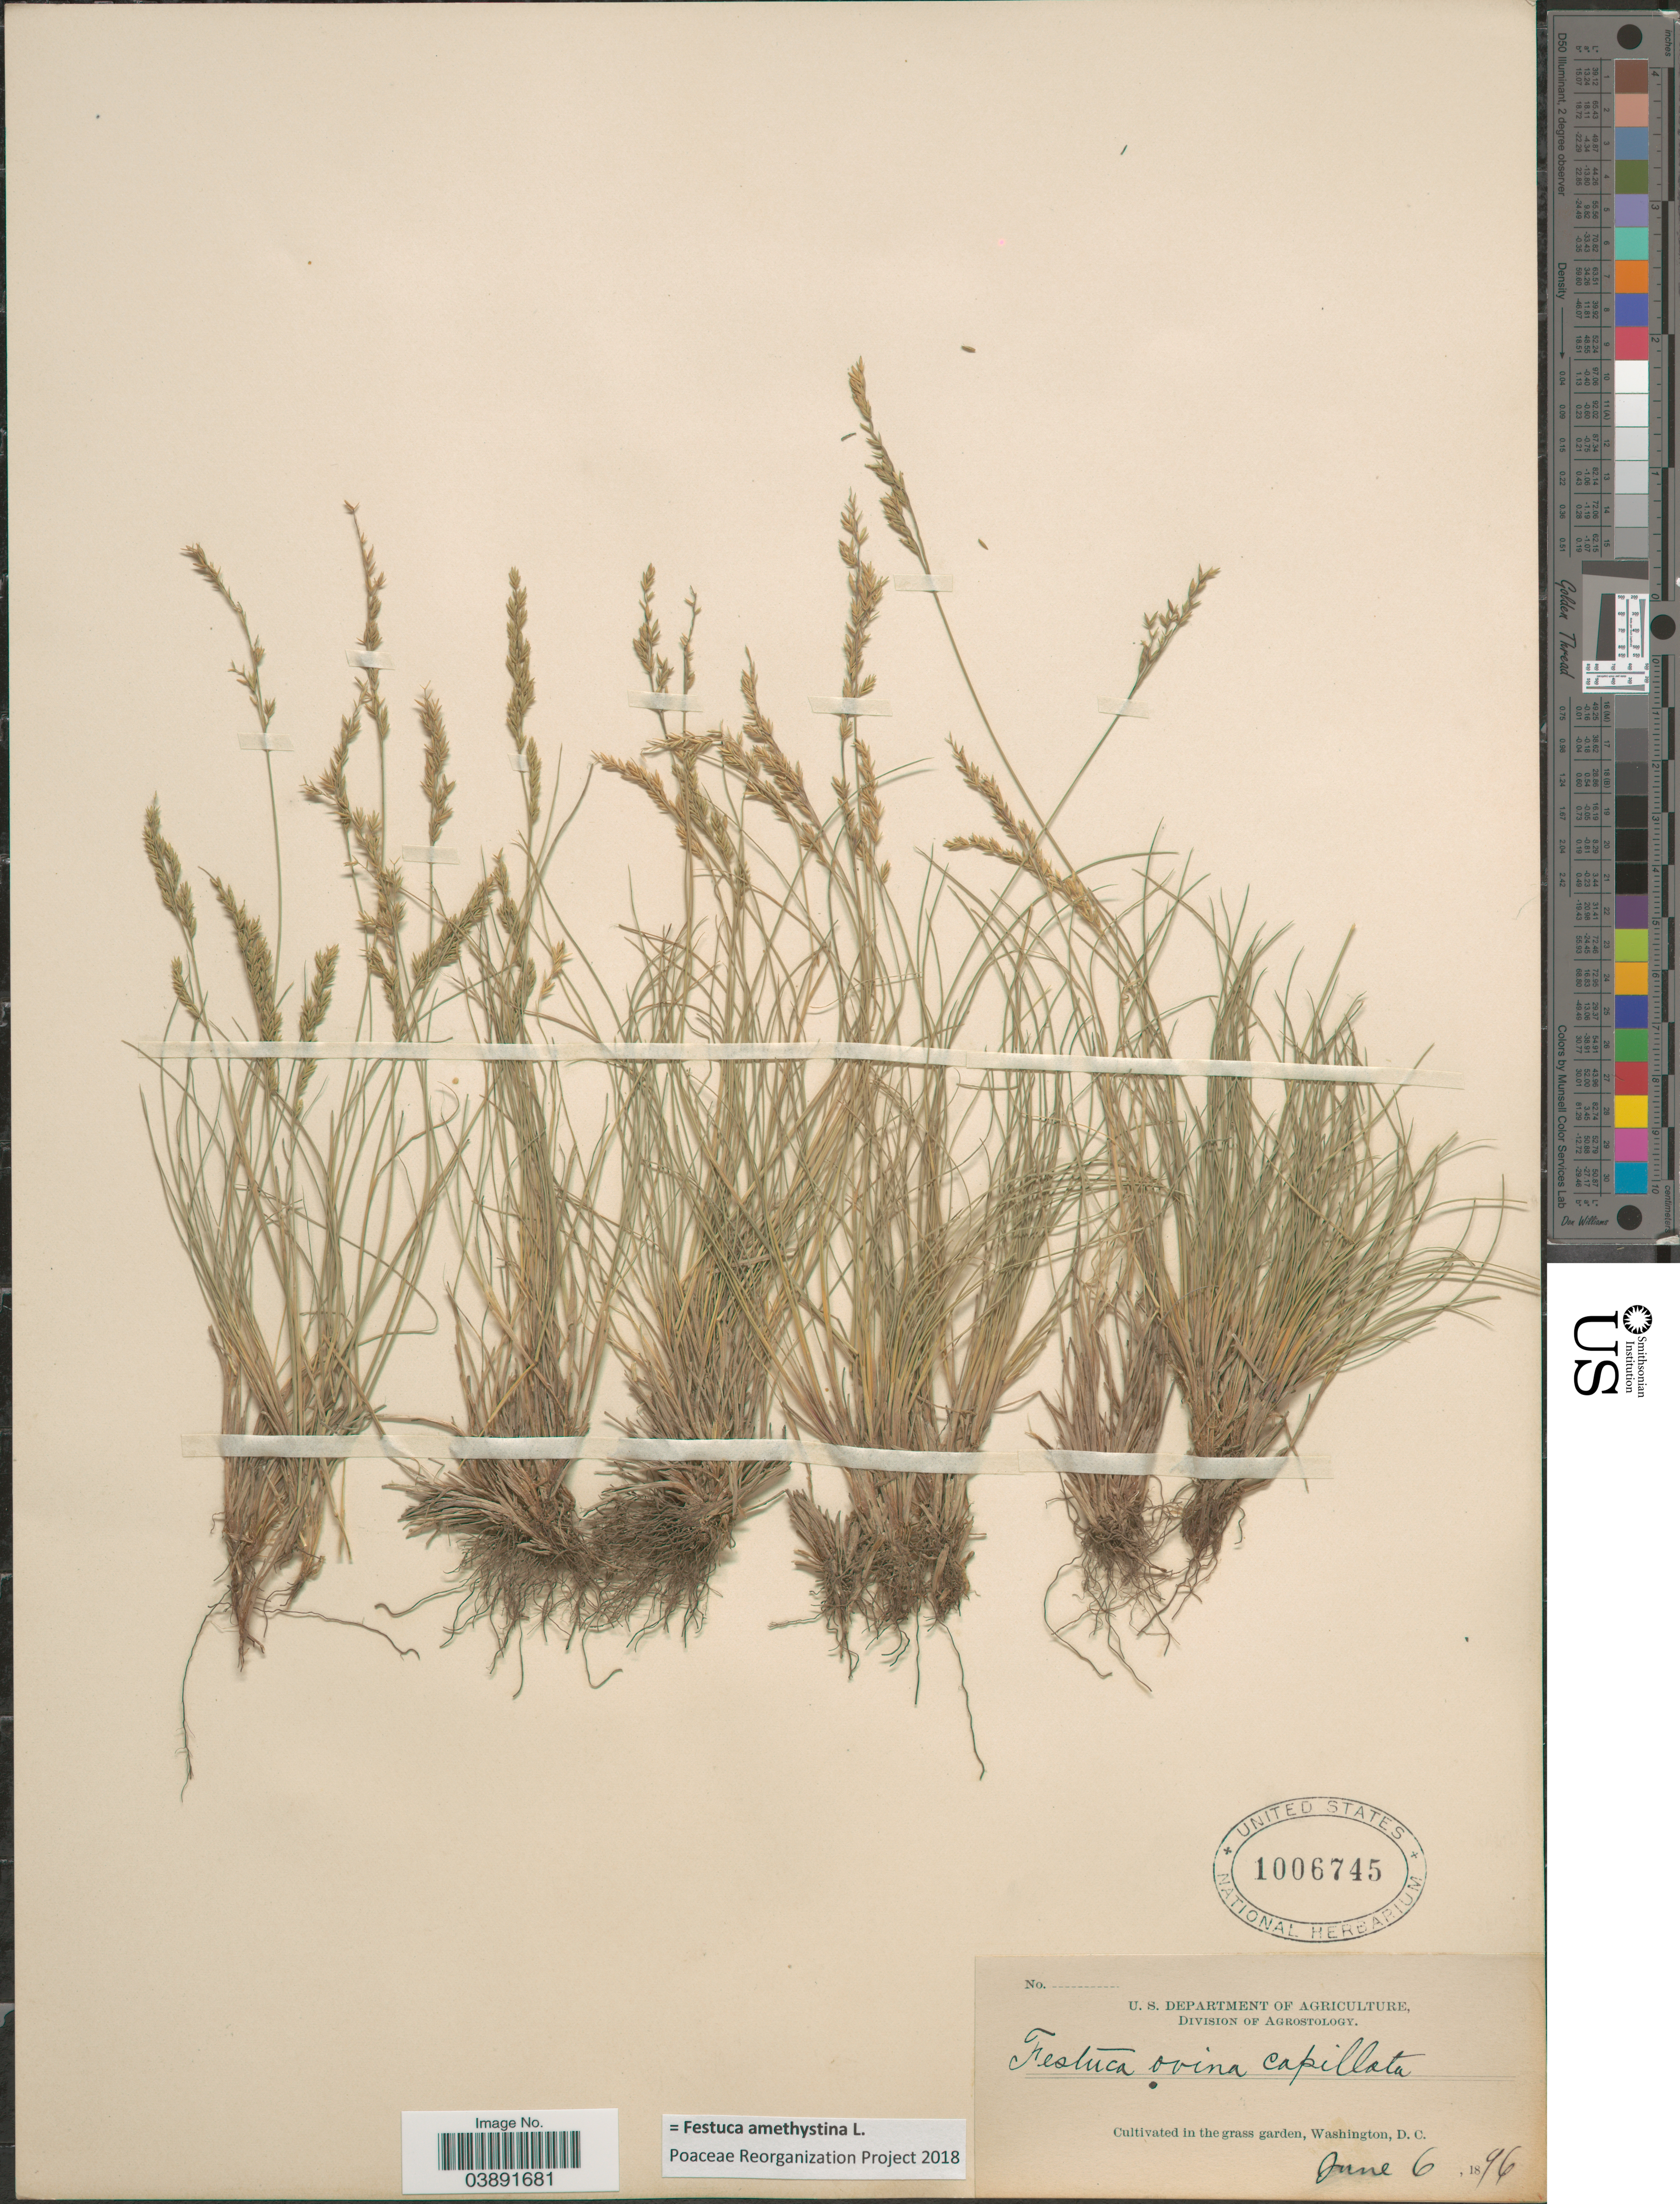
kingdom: Plantae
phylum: Tracheophyta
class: Liliopsida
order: Poales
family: Poaceae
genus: Festuca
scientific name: Festuca amethystina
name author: L.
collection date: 1896-06-06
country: United States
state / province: District of Columbia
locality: Washington.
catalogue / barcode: US 1006745